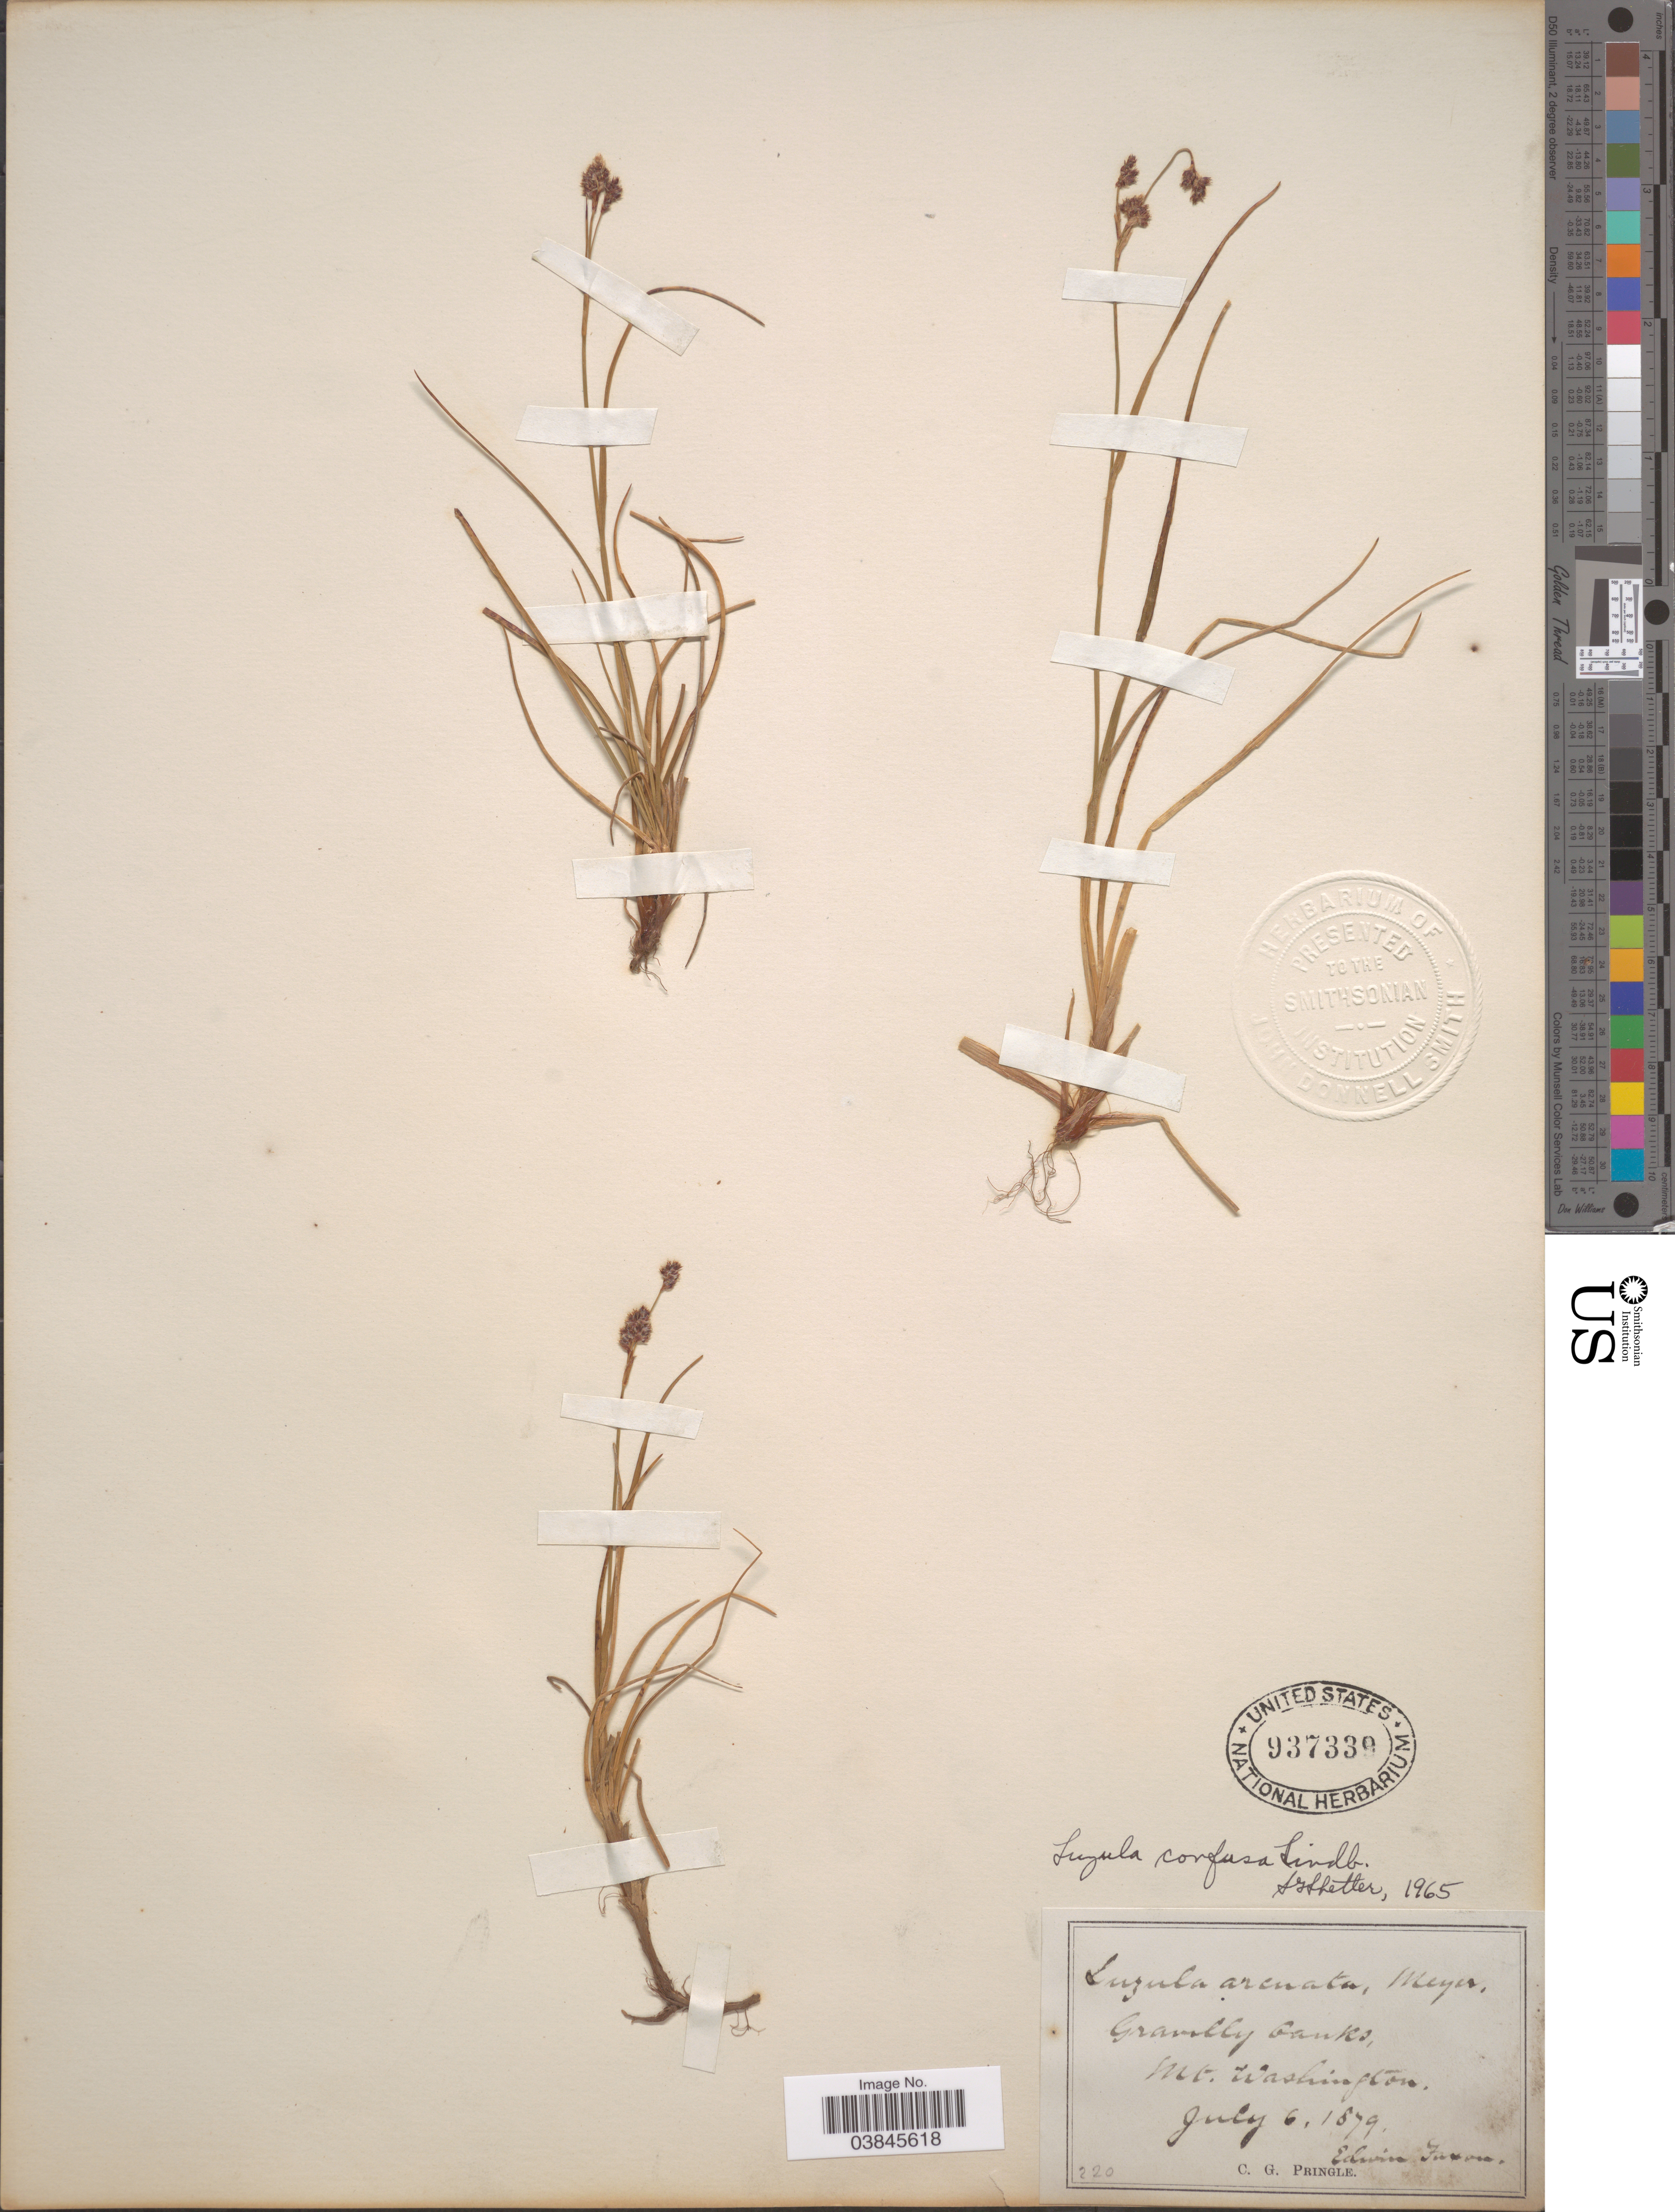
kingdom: Plantae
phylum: Tracheophyta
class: Liliopsida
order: Poales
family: Juncaceae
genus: Luzula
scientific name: Luzula confusa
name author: Lindeb.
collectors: C. G. Pringle & E. Faxon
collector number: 220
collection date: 1879-07-06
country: United States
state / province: Washington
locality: Gravelly banks, Mt. Washington.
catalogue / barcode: US 937339